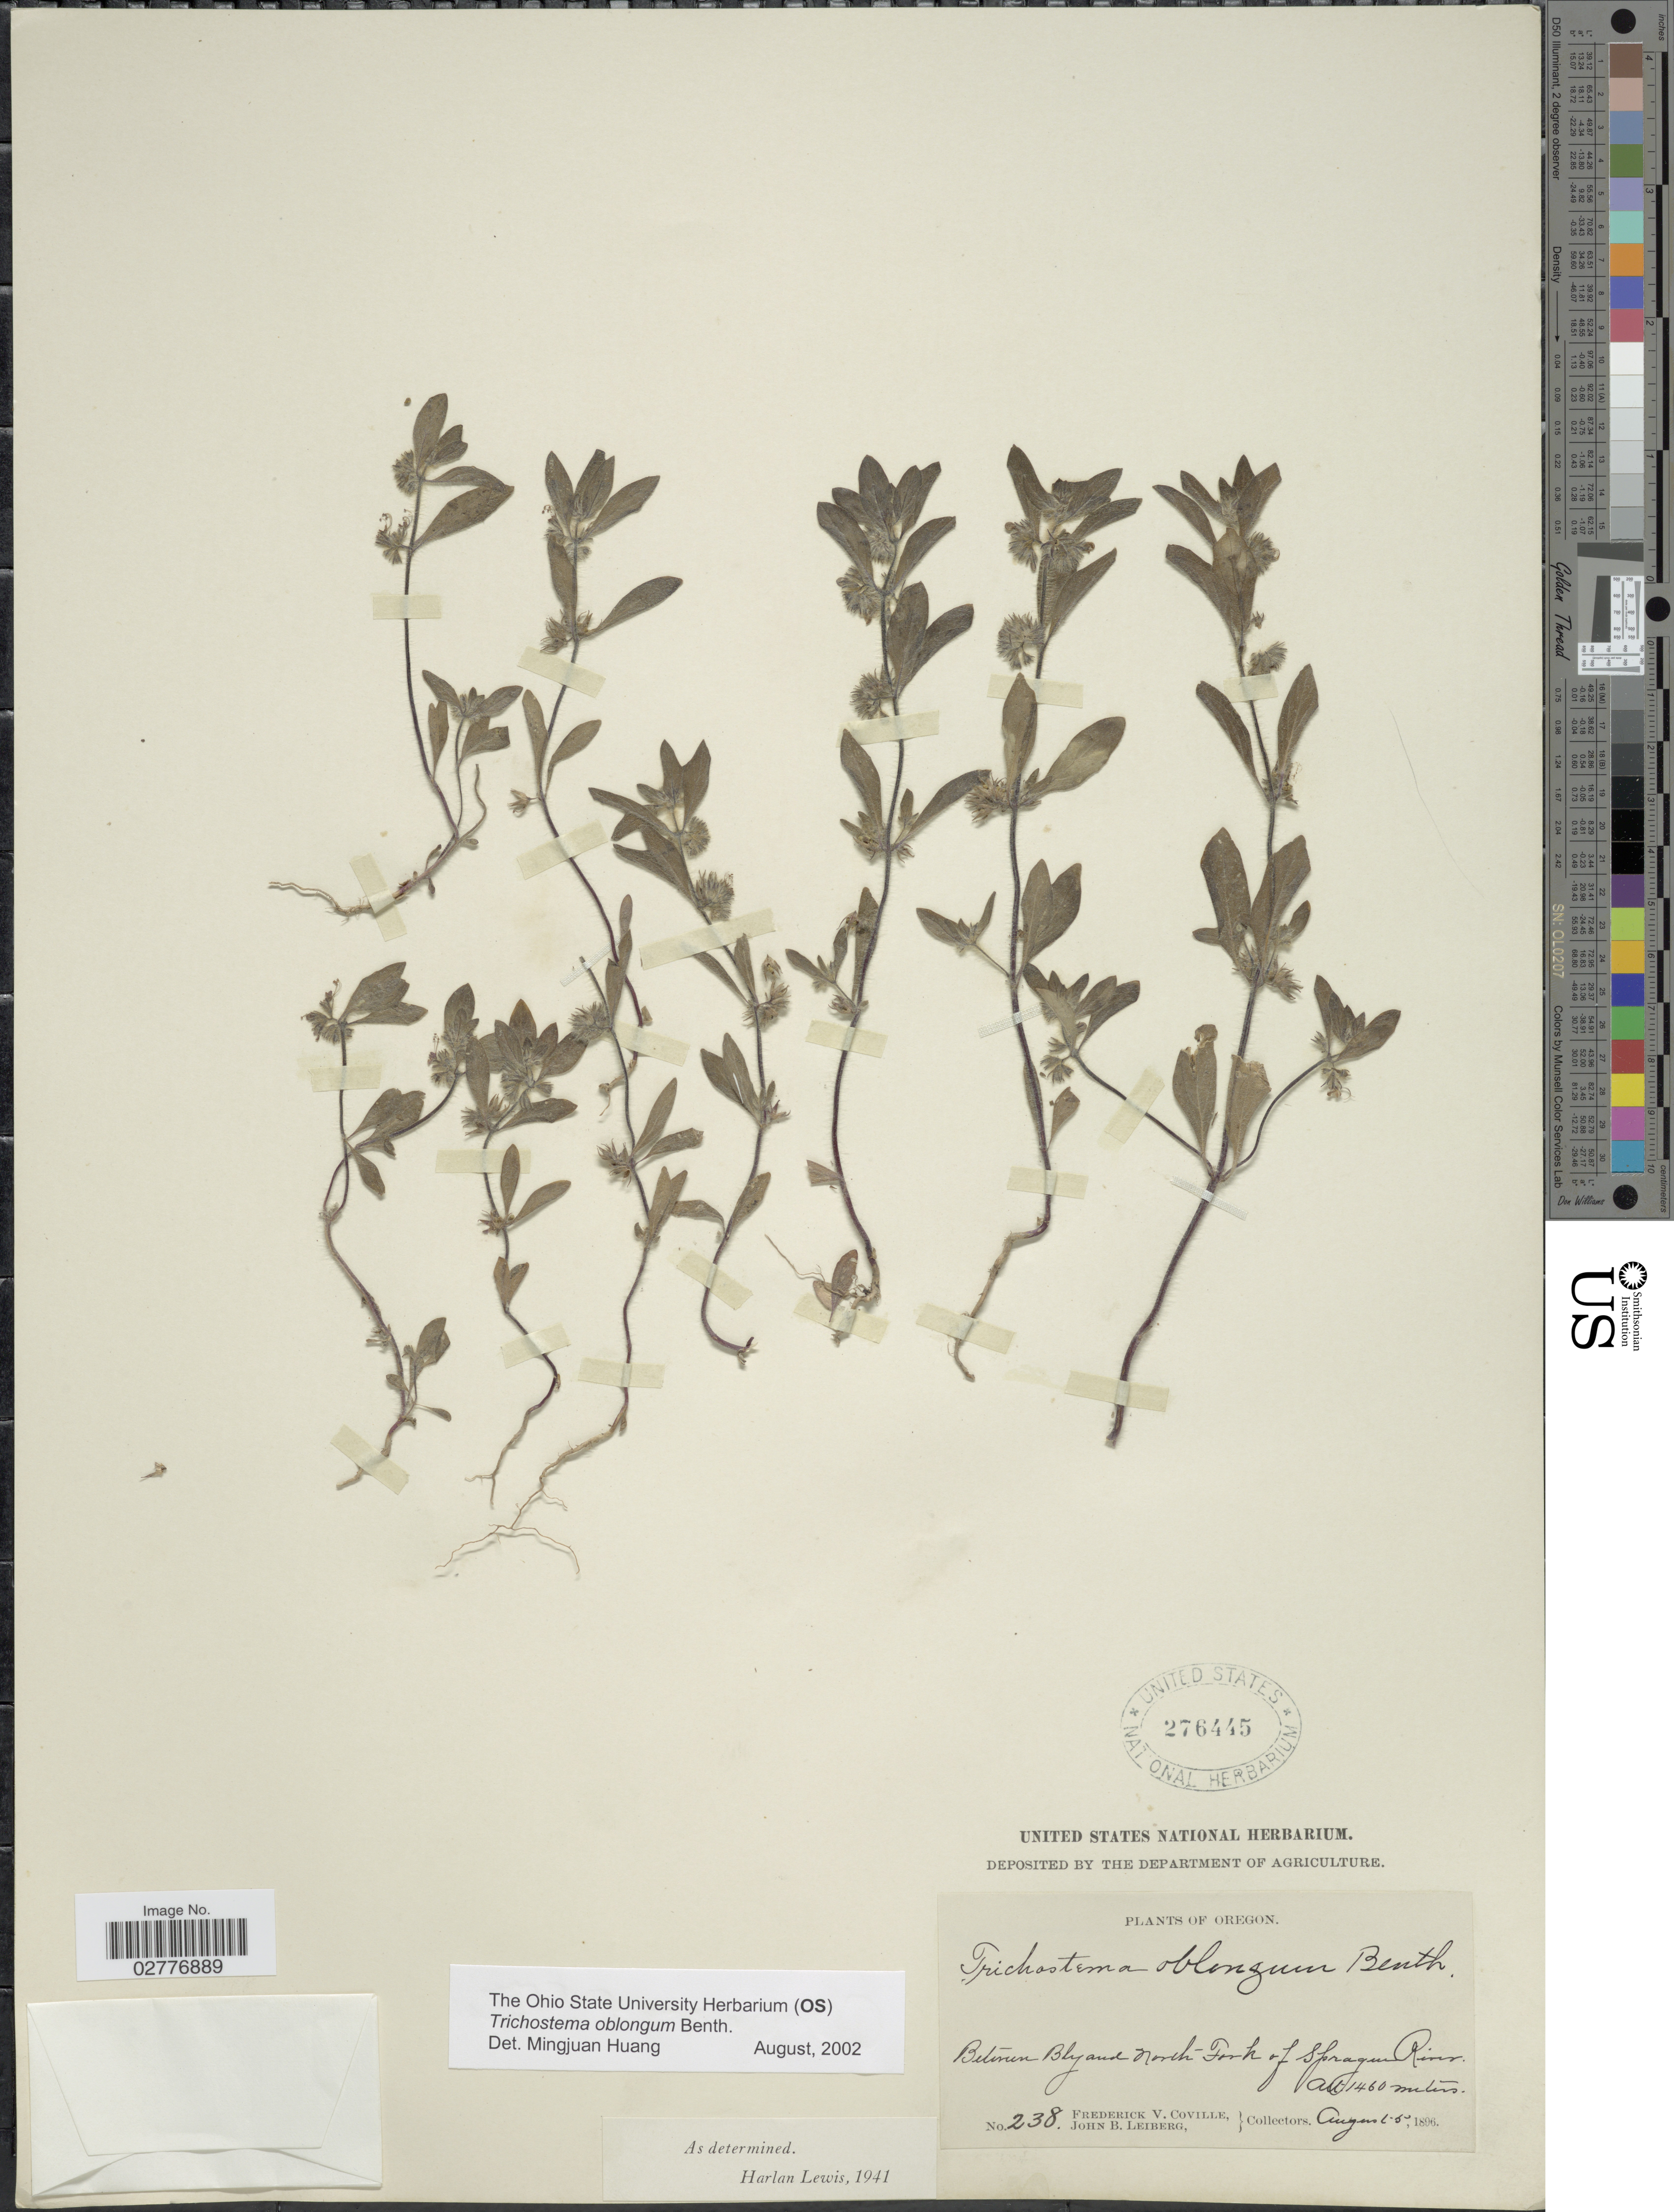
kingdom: Plantae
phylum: Tracheophyta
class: Magnoliopsida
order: Lamiales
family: Lamiaceae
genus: Trichostema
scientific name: Trichostema oblongum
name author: Benth.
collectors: F. V. Coville & J. B. Leiberg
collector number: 238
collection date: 1896-08-05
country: United States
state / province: Oregon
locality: Between Bly and North Fork of Sprague River.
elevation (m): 1460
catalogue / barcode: US 276445